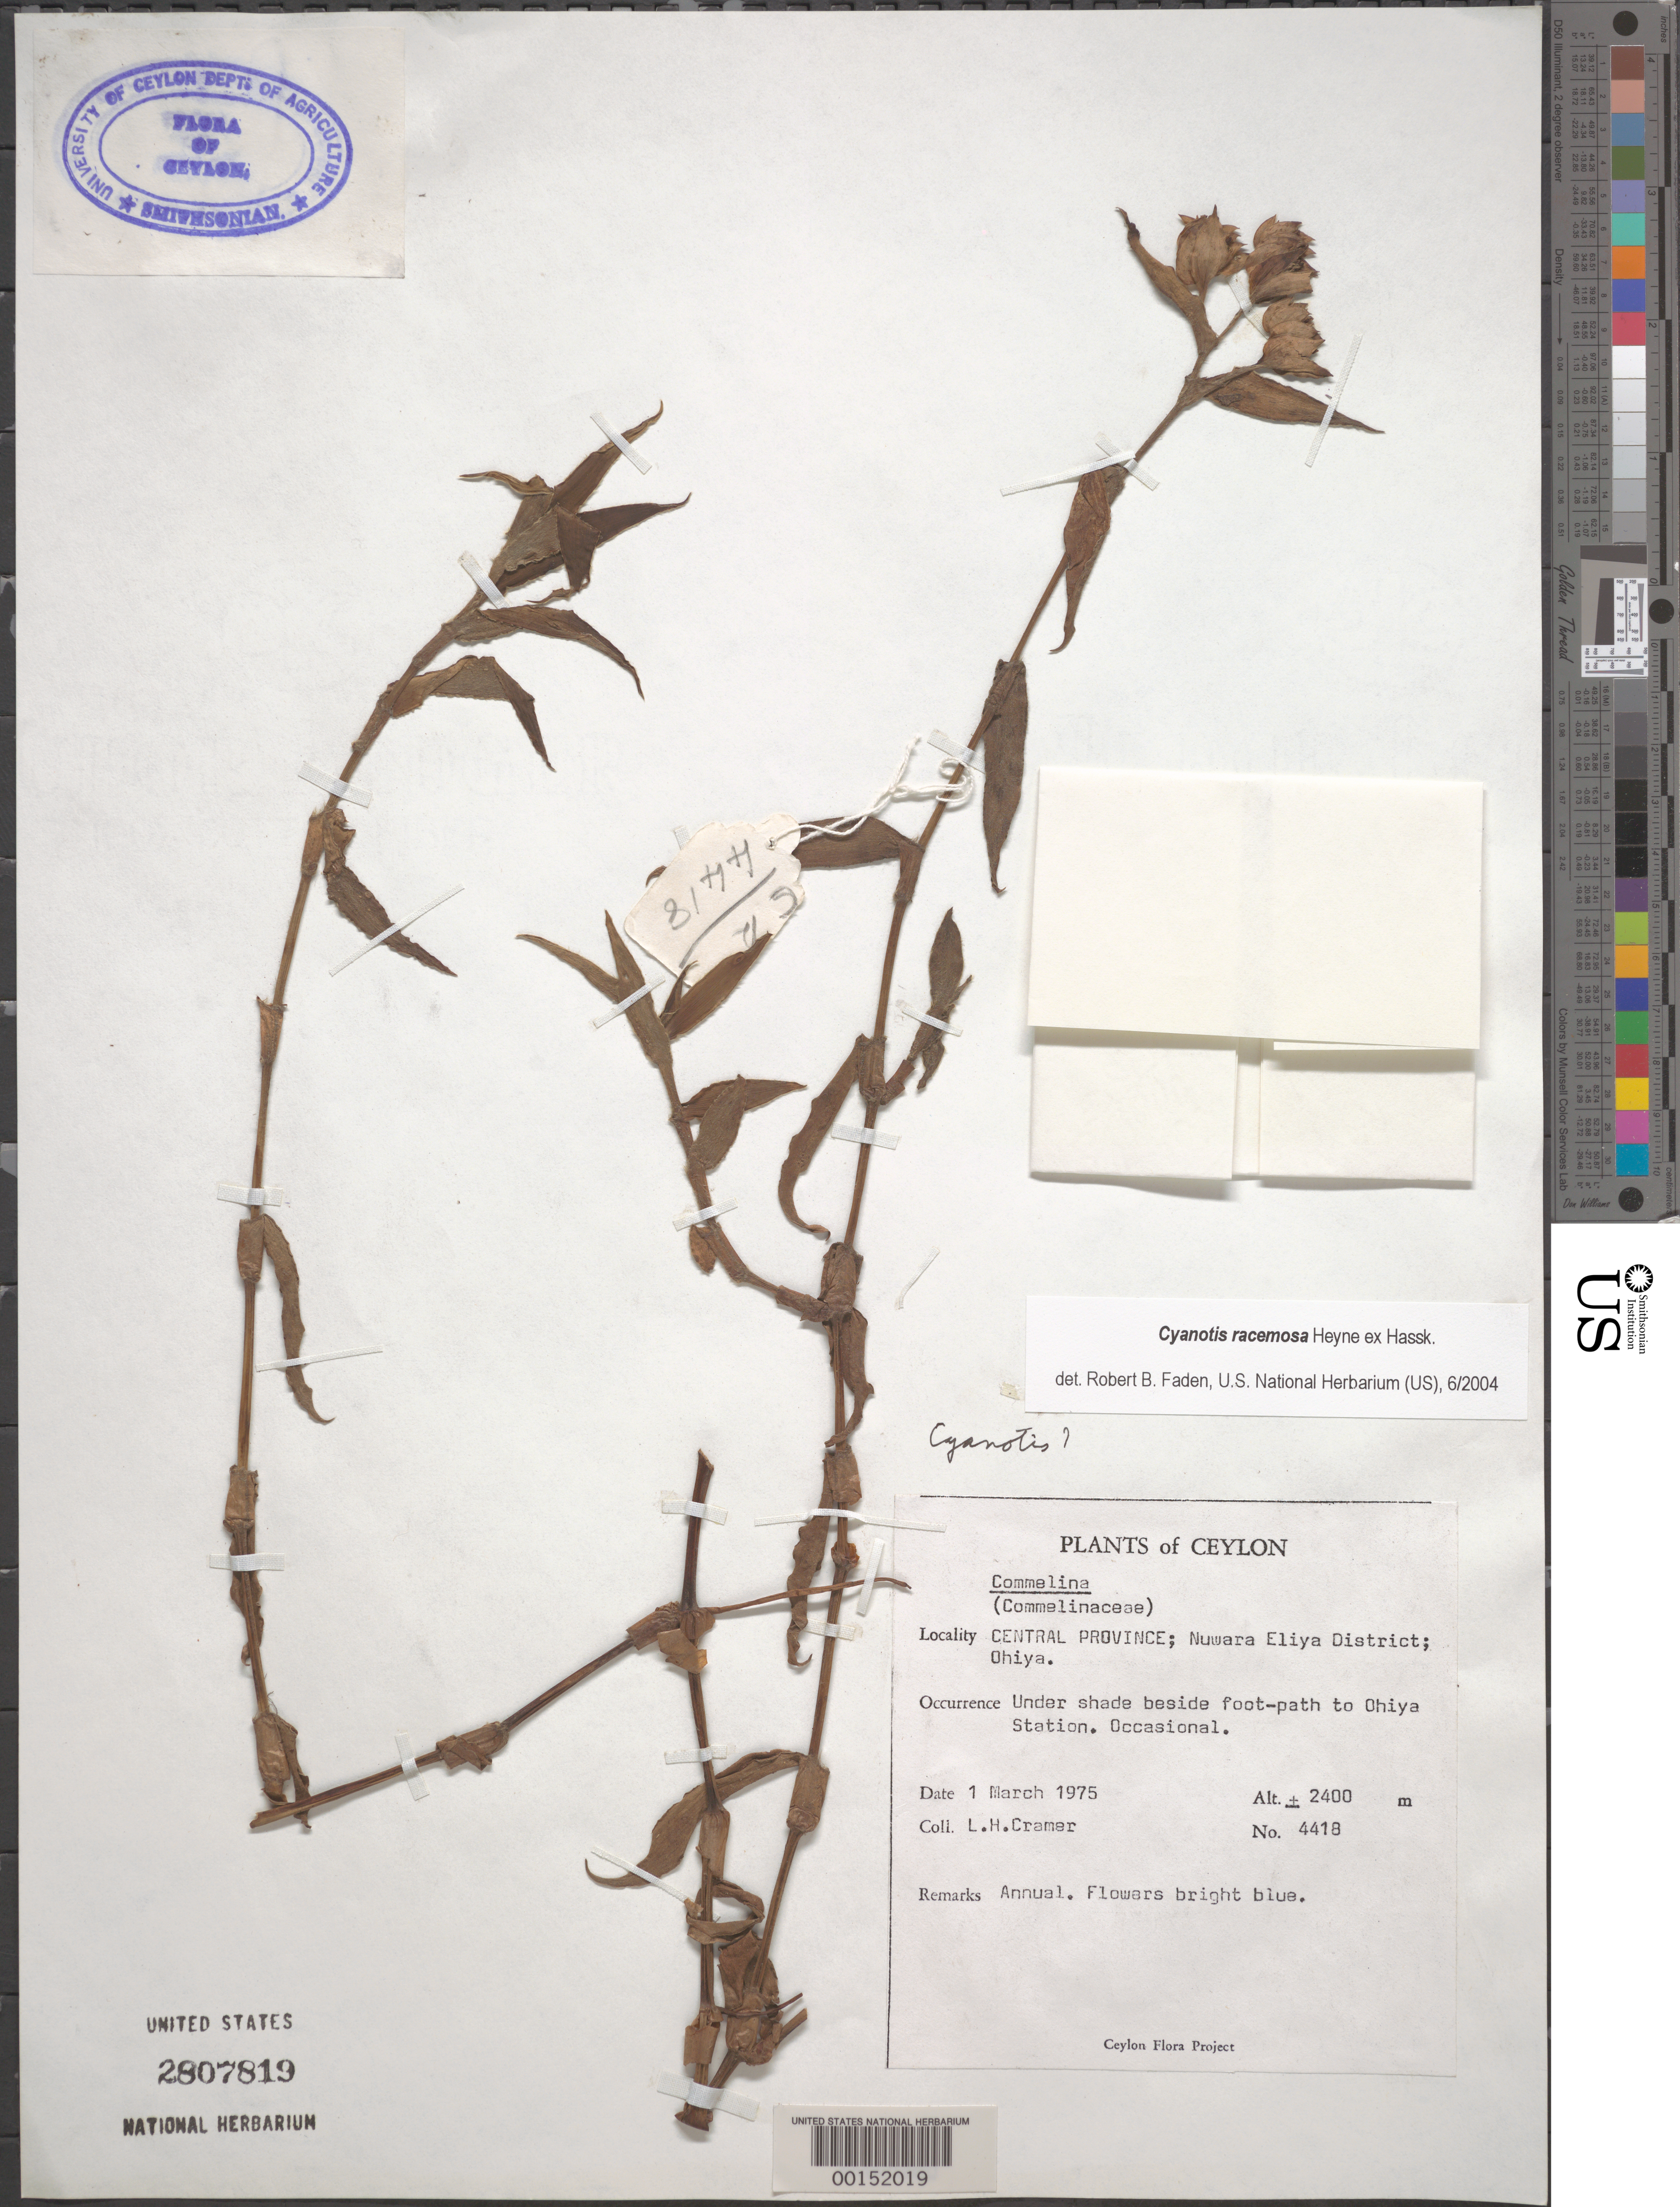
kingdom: Plantae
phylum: Tracheophyta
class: Liliopsida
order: Commelinales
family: Commelinaceae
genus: Cyanotis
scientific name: Cyanotis racemosa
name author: B. Heyne ex Hassk.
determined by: Faden, Robert B., (US), Smithsonian Institution - National Museum of Natural History (UNITED STATES)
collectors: L. H. Cramer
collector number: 4418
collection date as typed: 01 Mar 1975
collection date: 1975-03-01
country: Sri Lanka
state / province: Central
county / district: Nuwara Eliya Dist.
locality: Ohiya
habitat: Shaded footpath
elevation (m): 2400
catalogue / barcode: US 2807819